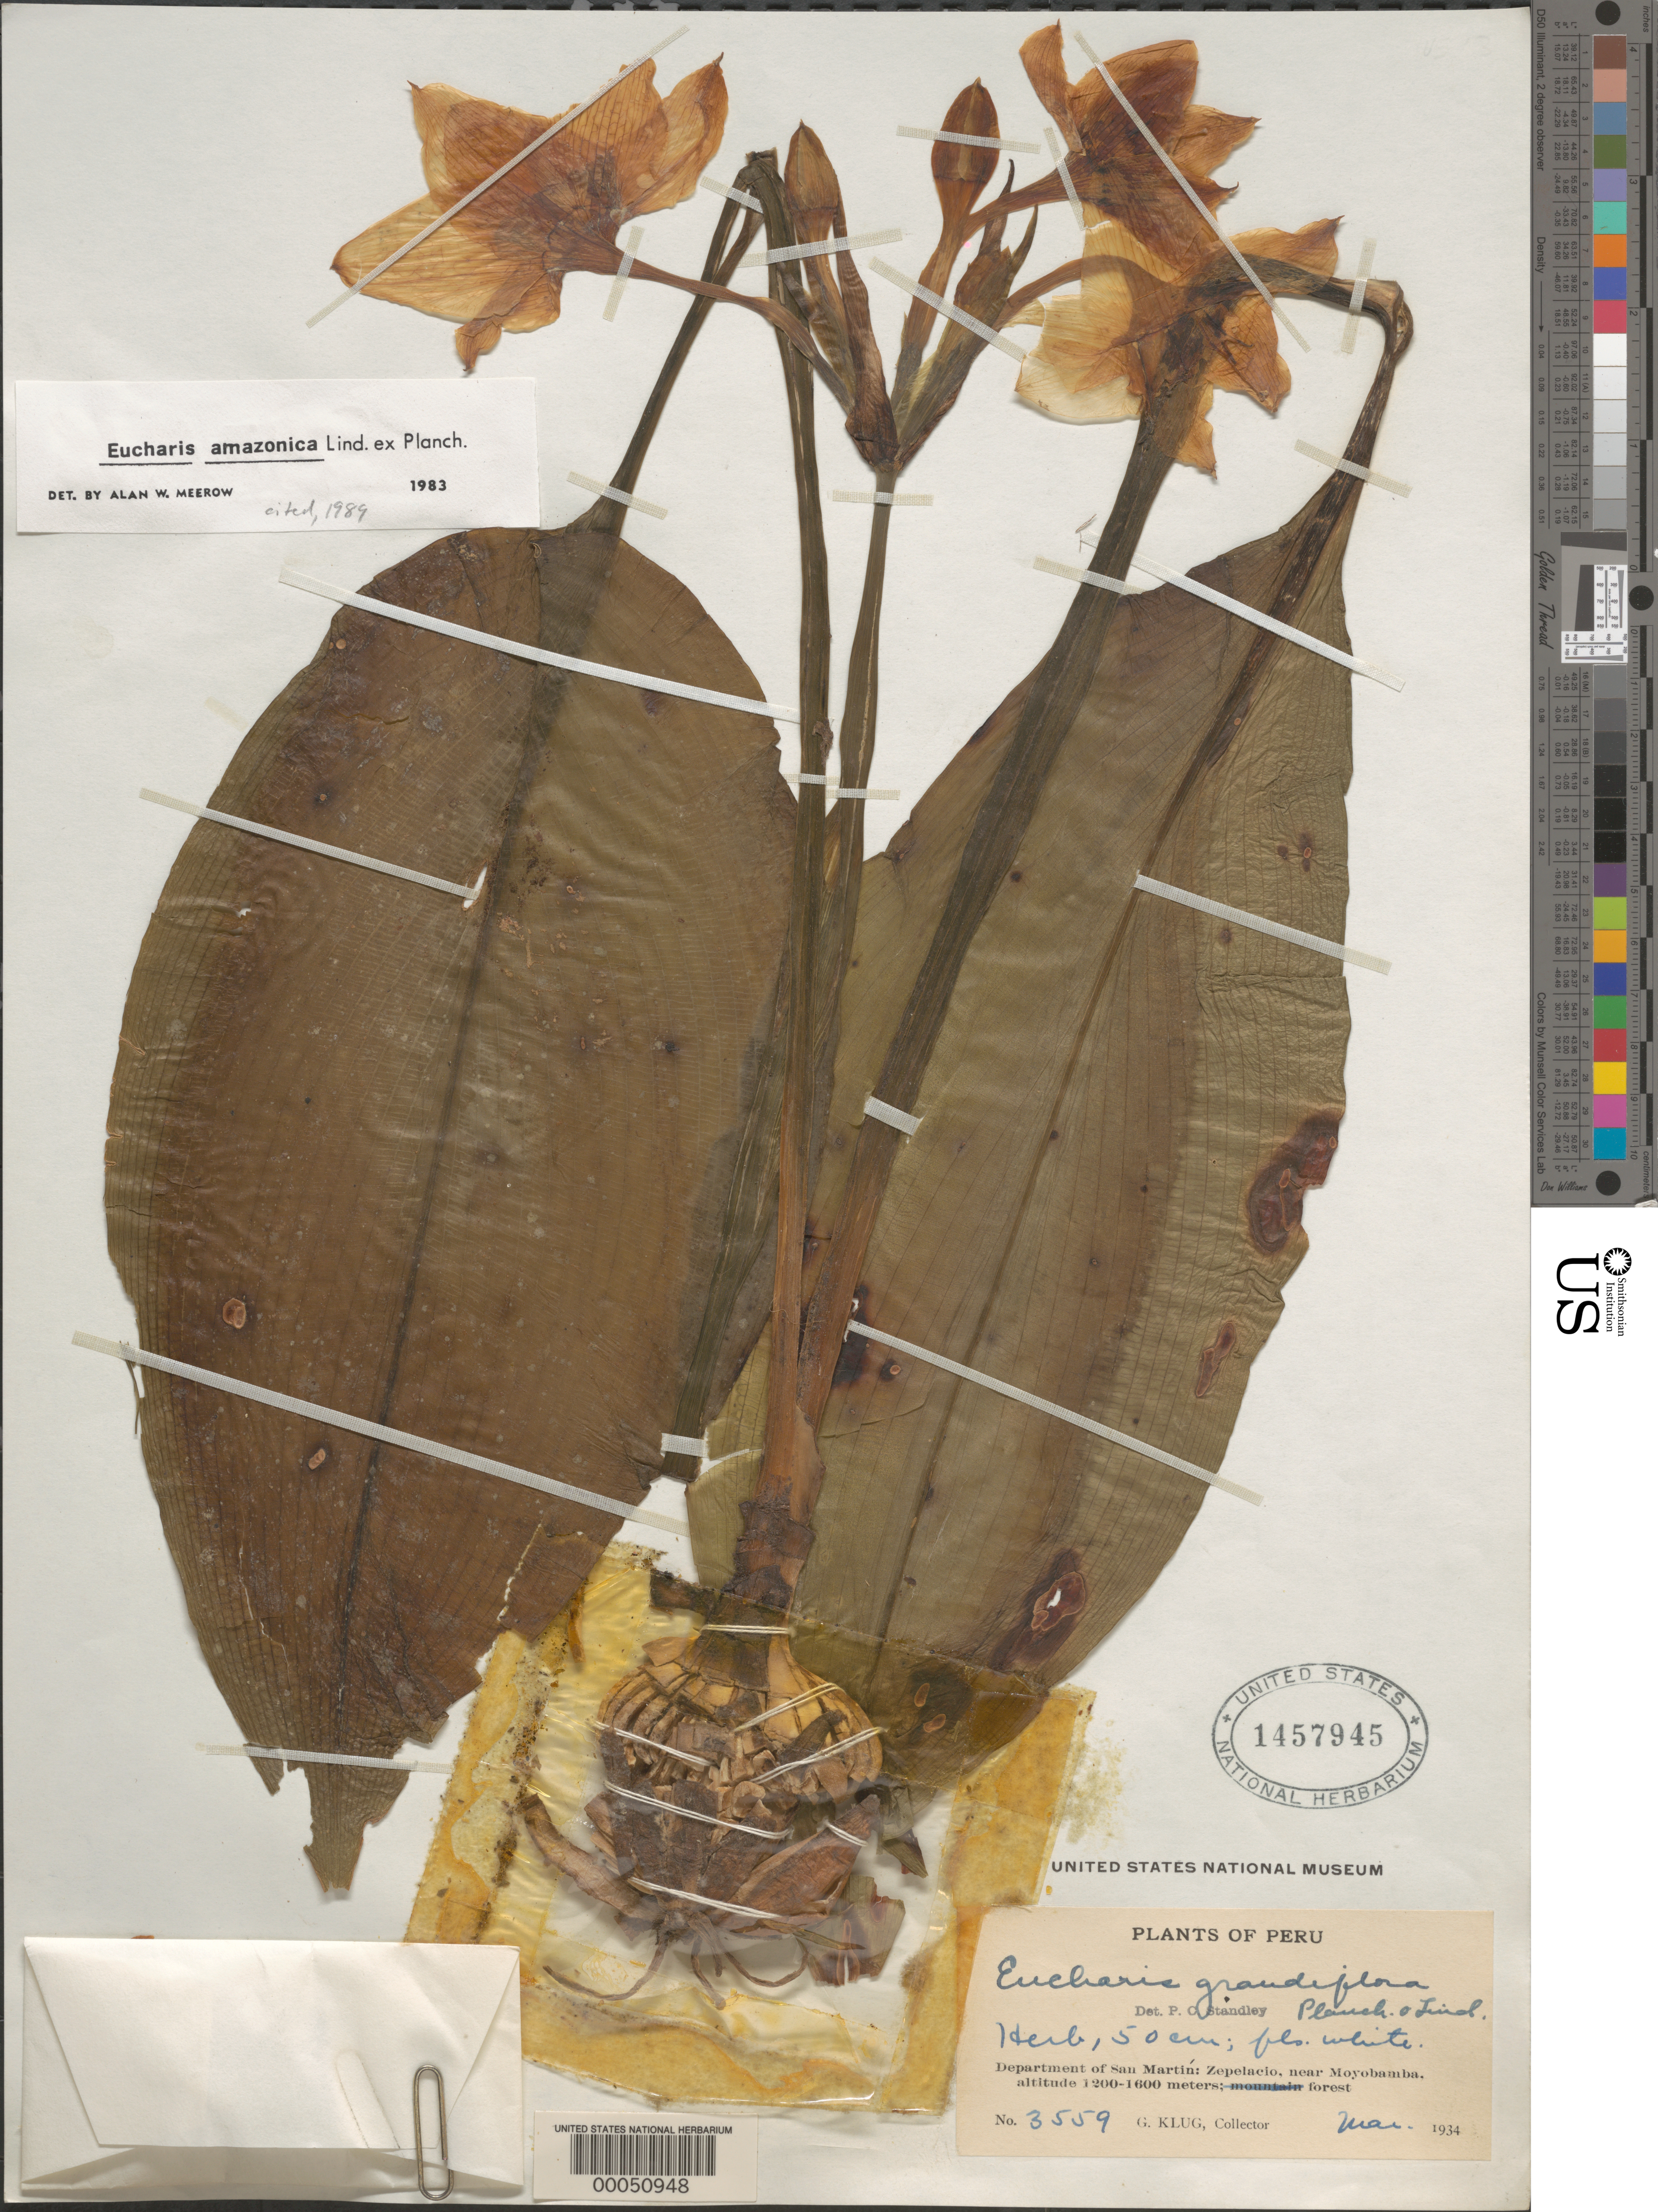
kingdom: Plantae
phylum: Tracheophyta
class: Liliopsida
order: Asparagales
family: Amaryllidaceae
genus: Eucharis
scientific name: Eucharis amazonica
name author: Linden ex Planch.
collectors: G. Klug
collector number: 3559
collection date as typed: Mar 1934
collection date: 1934-03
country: Peru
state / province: San Martín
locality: Zepelacio, near moyobamba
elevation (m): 1200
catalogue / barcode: US 1457945